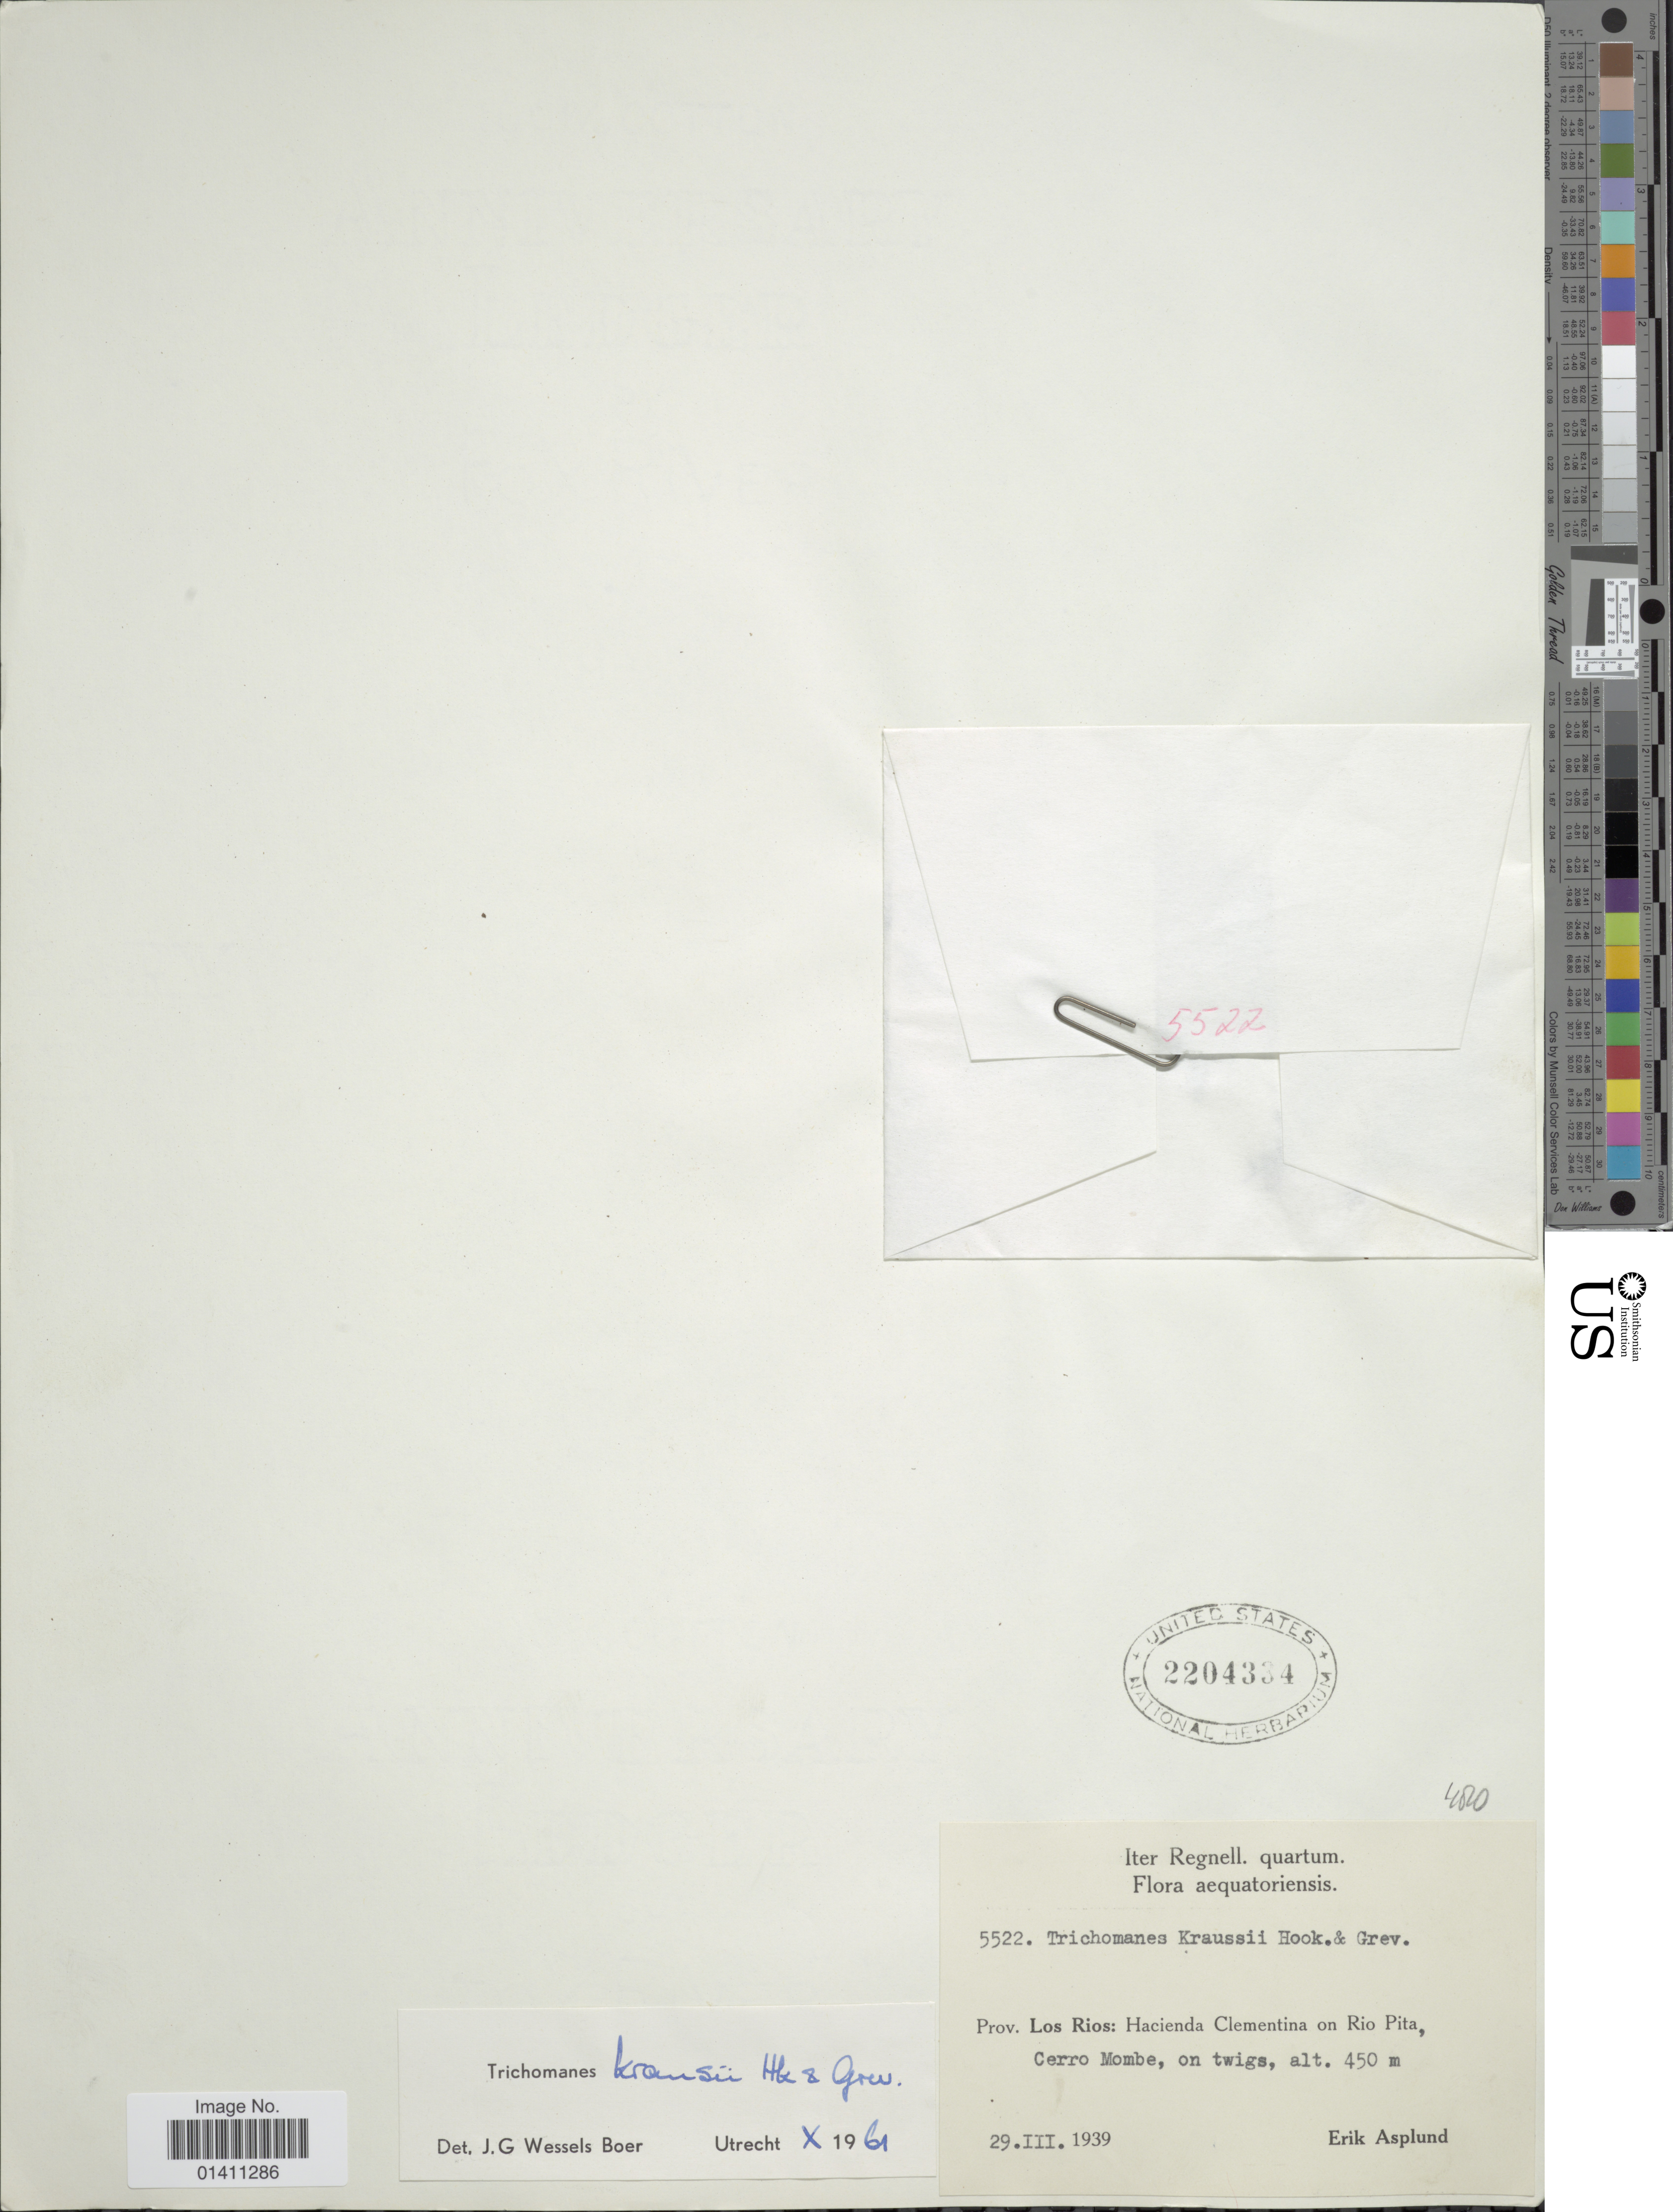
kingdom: Plantae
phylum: Tracheophyta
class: Polypodiopsida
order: Hymenophyllales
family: Hymenophyllaceae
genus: Didymoglossum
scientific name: Didymoglossum kraussii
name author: (Hook. & Grev.) C. Presl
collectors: E. Asplund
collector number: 5522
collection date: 1939-03-29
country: Ecuador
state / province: Los Ríos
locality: Hacienda Clementina on Rio Pita, Cerro Mombe. Iter Regnell. quartum. Flora aequatoriensis.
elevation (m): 450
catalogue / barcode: US 2204334